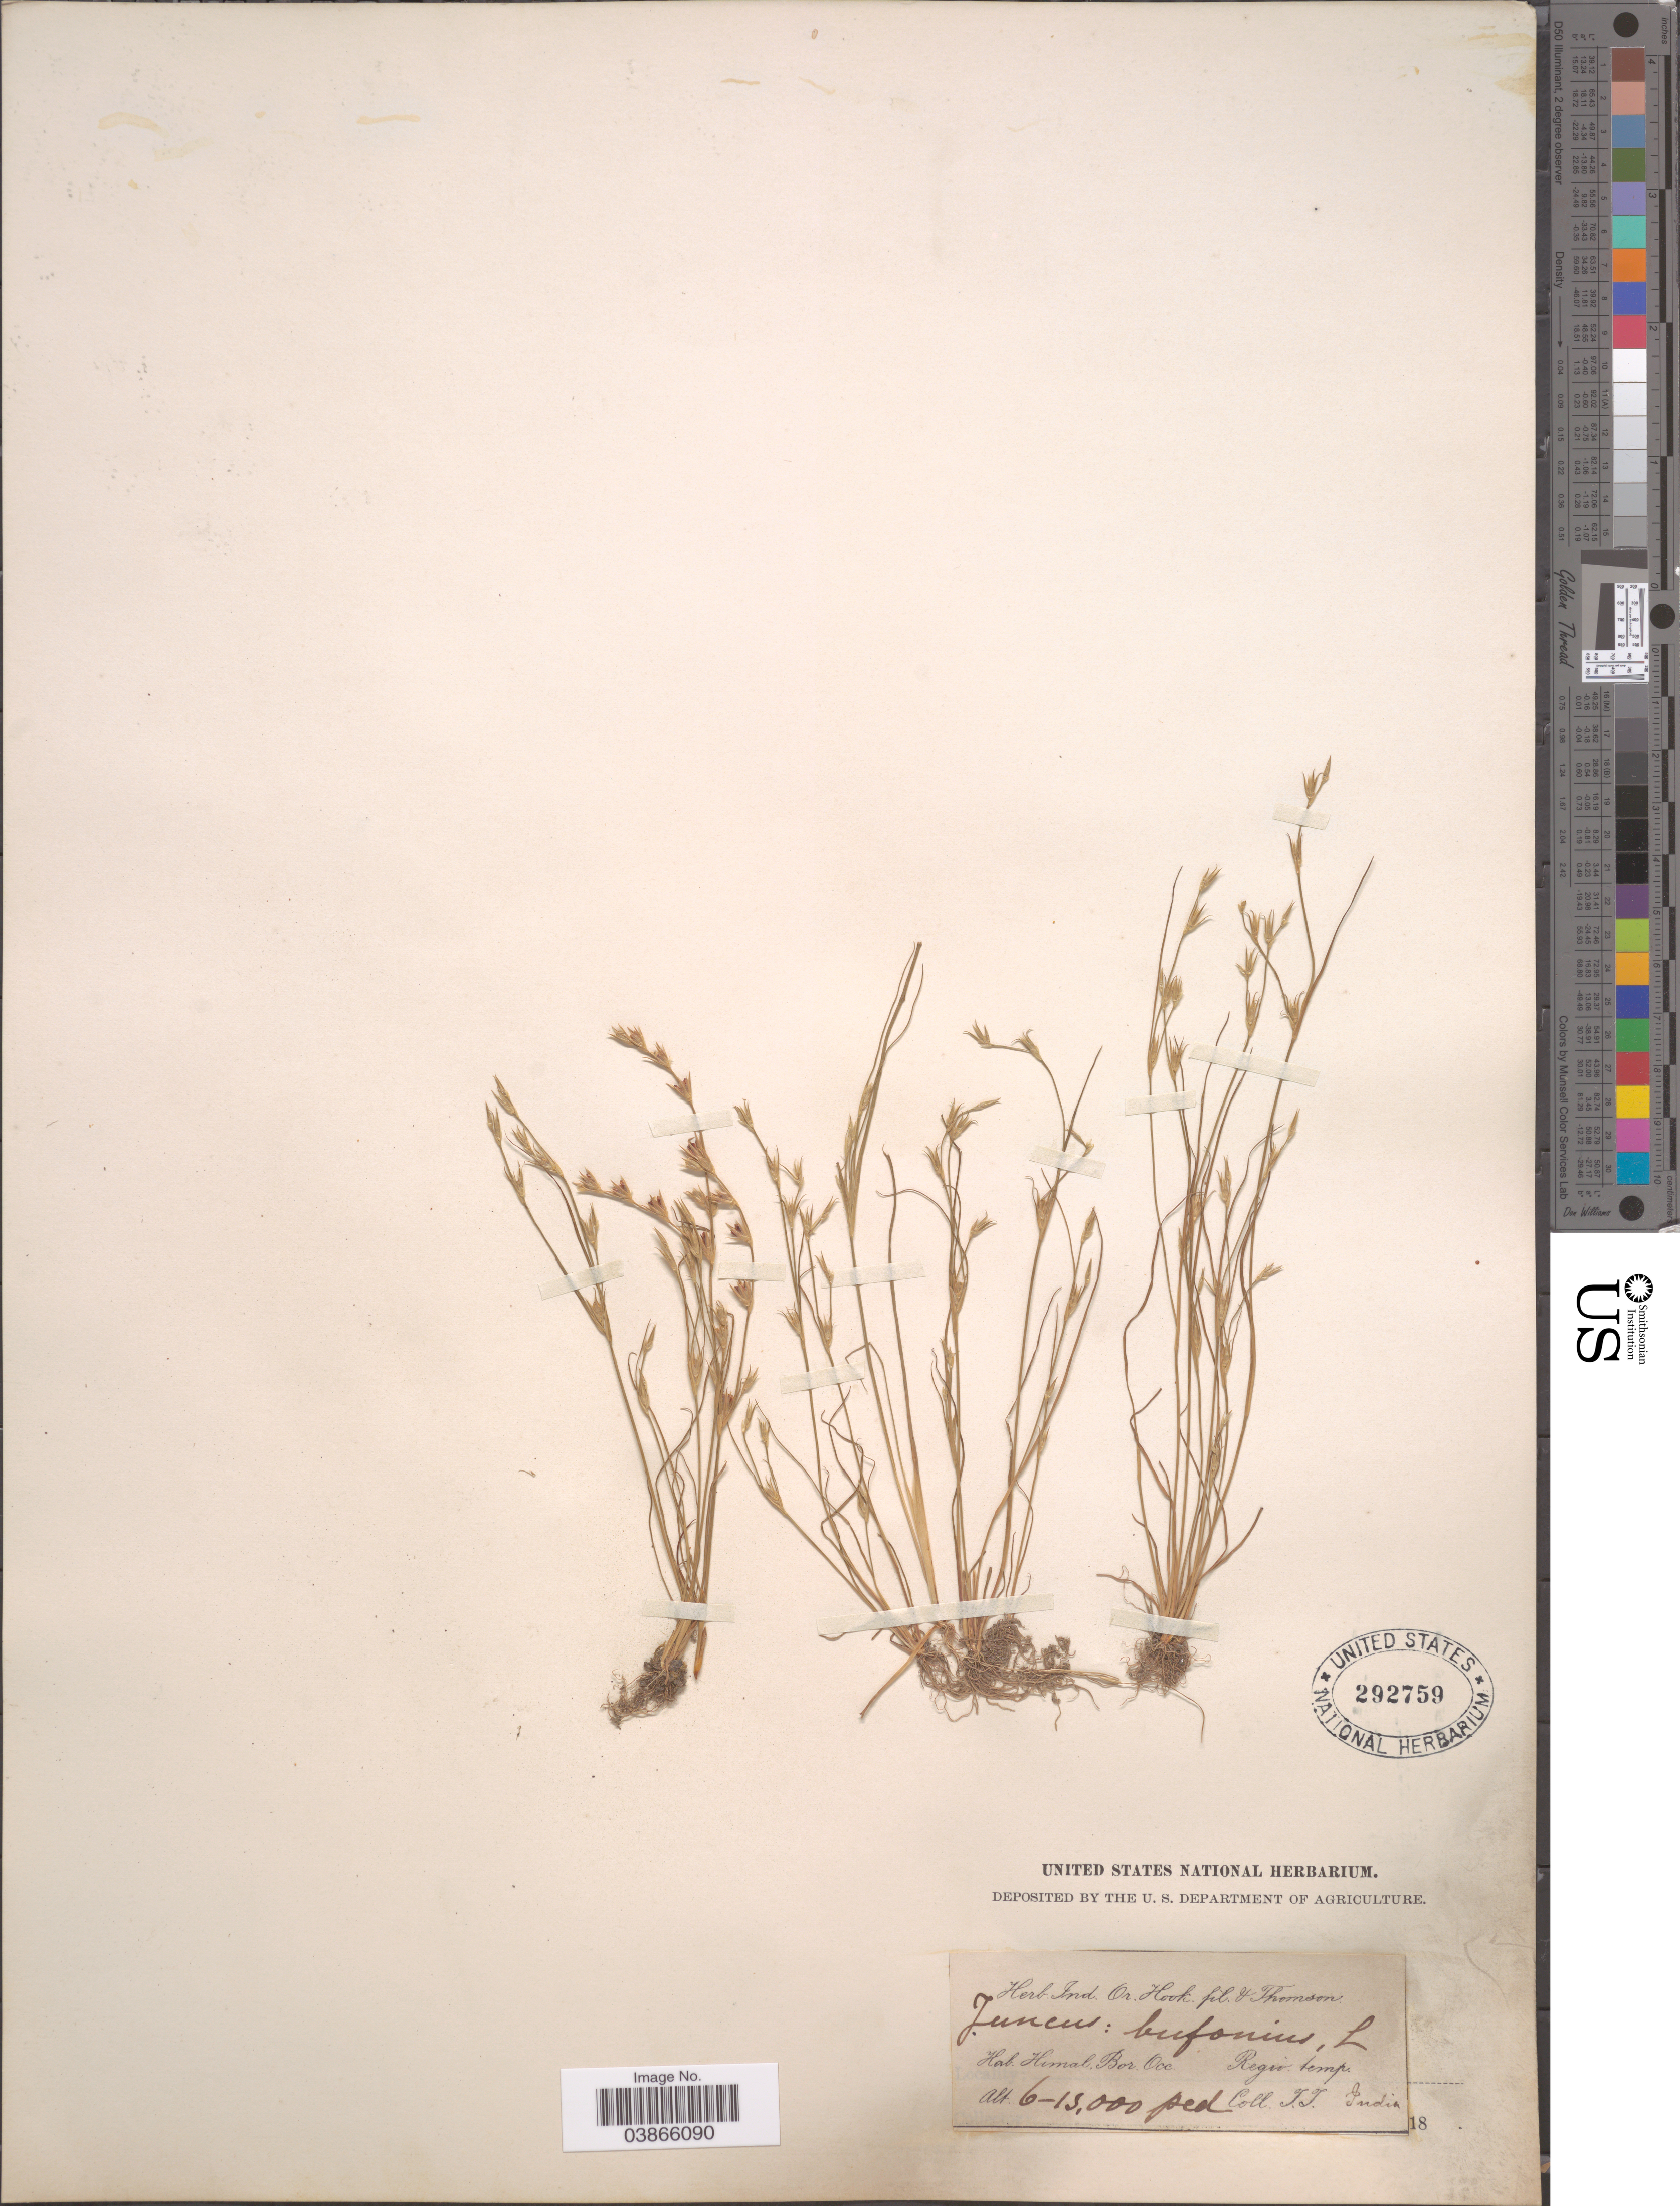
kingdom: Plantae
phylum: Tracheophyta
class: Liliopsida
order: Poales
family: Juncaceae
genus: Juncus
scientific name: Juncus bufonius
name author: L.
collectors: T. Thomson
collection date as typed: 18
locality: Himal. Bor. Occ. Regio temp.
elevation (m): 1829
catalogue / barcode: US 292759